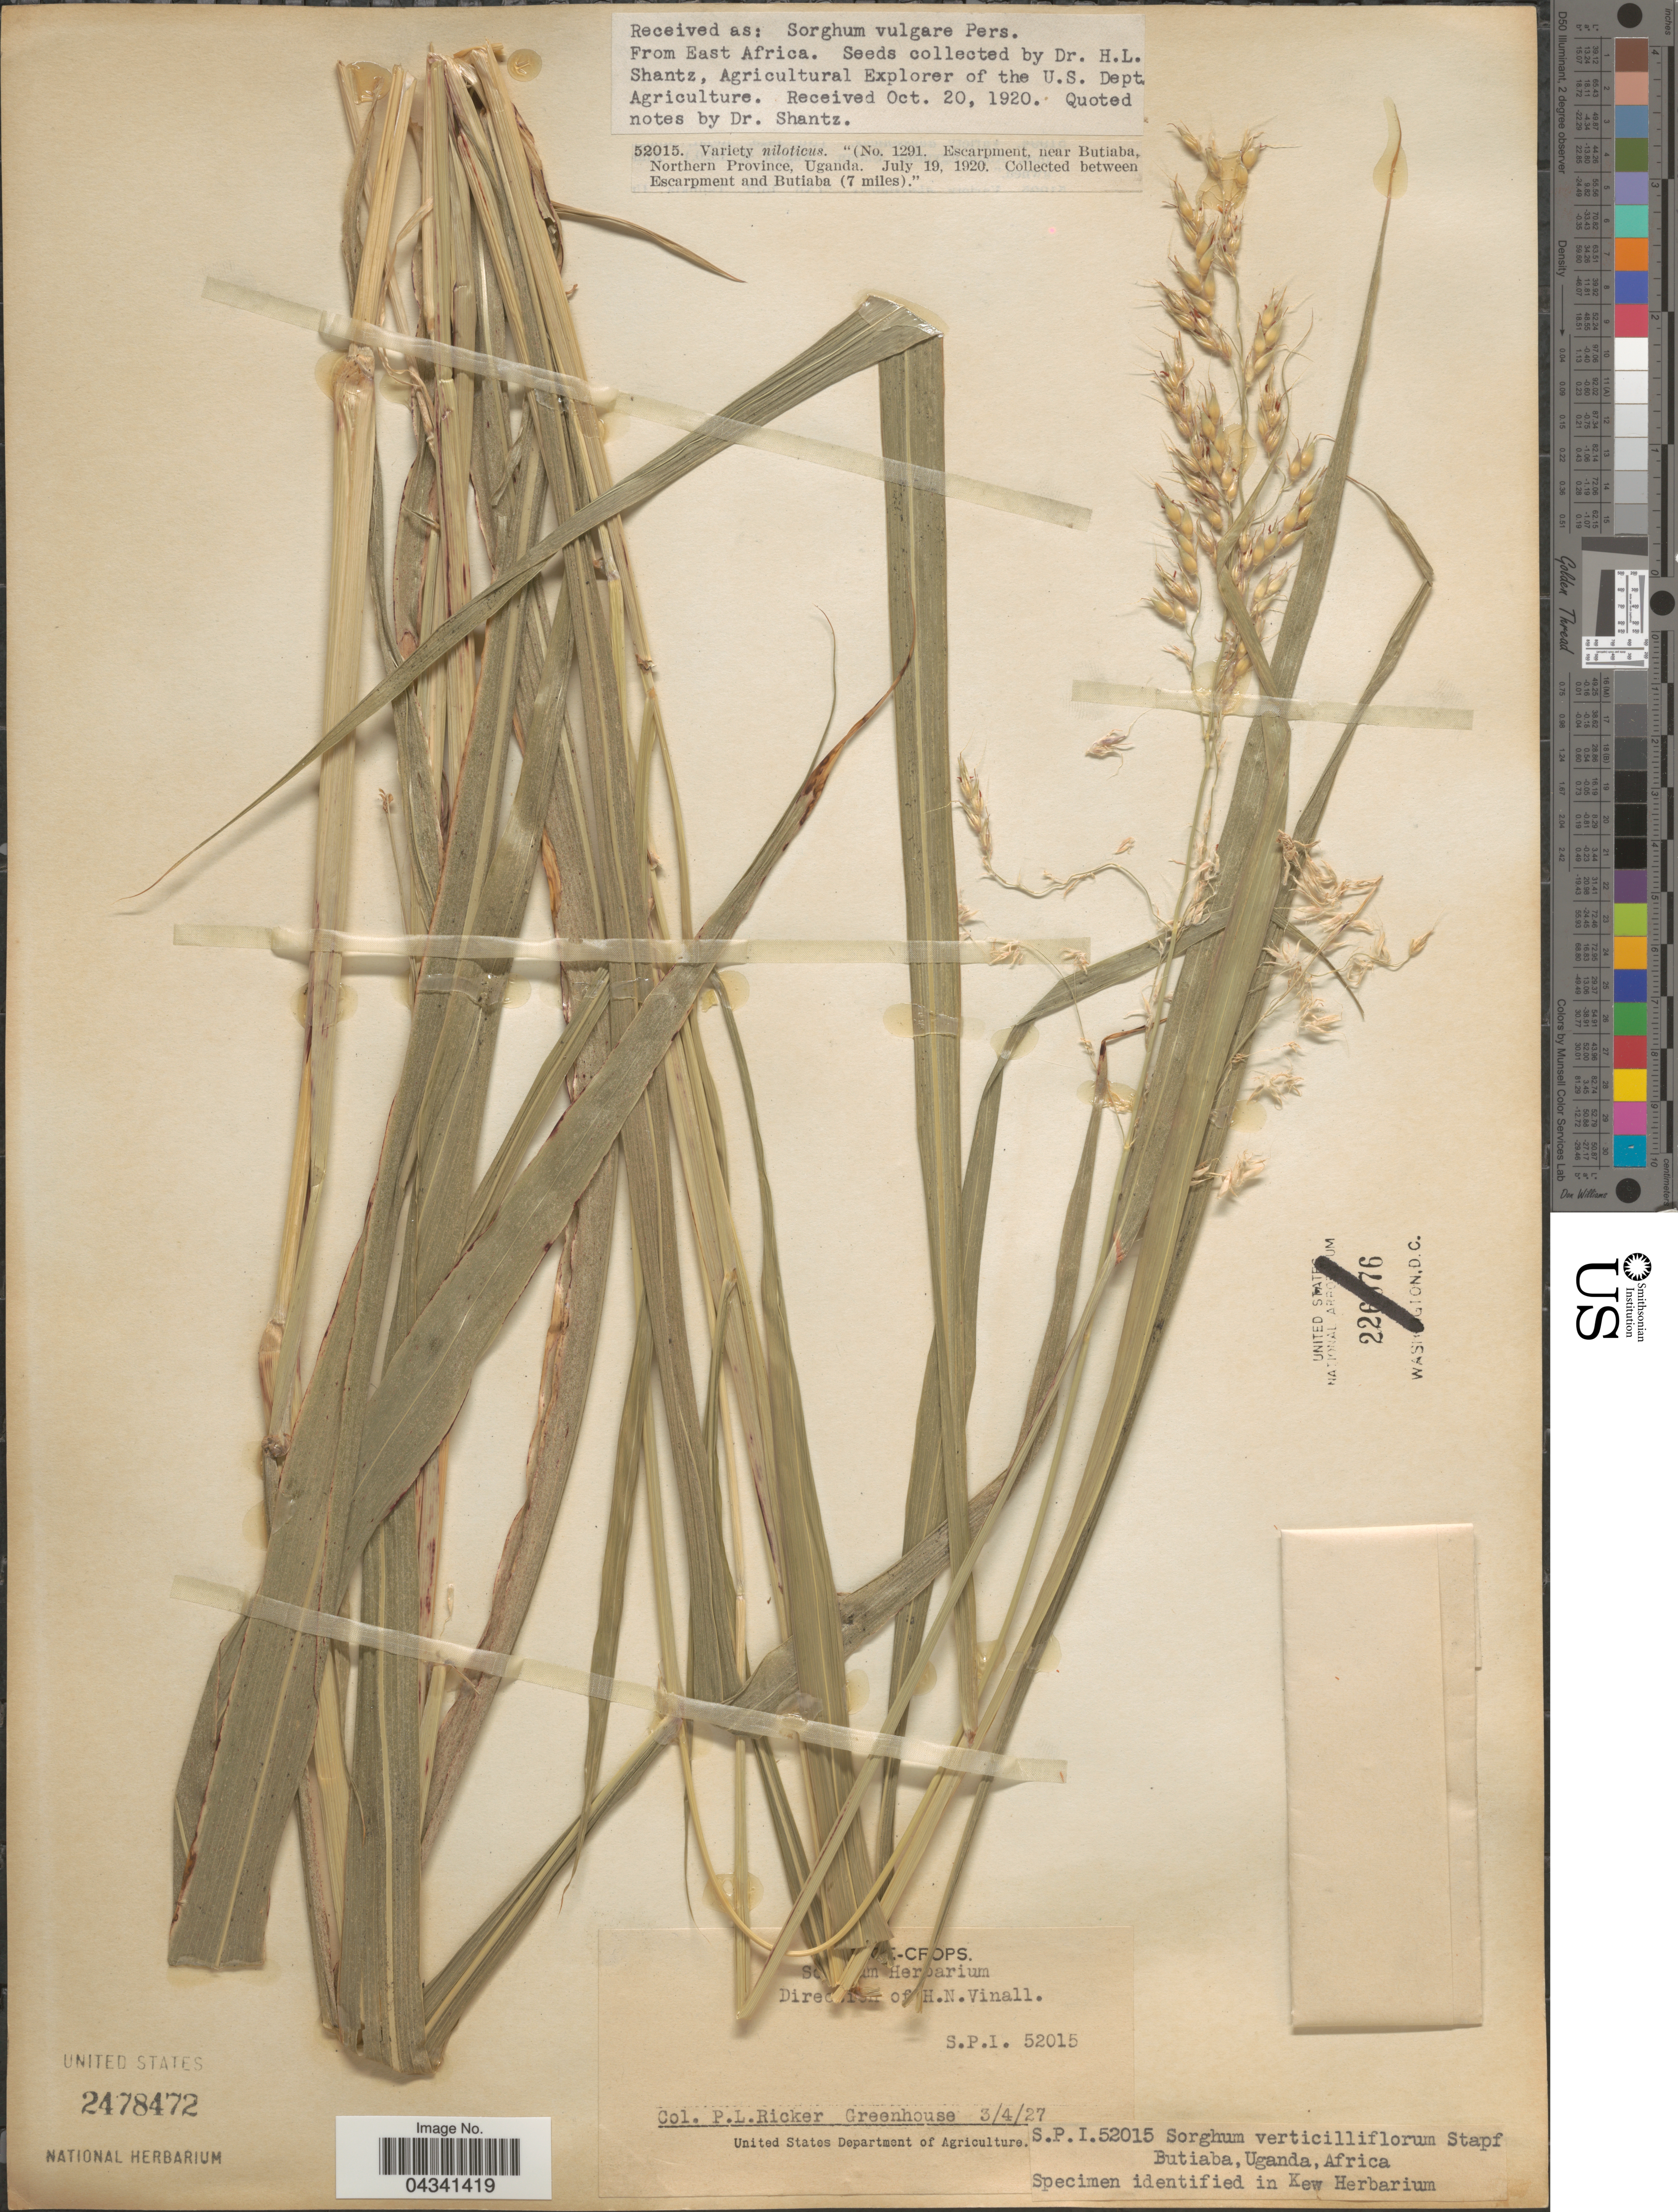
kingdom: Plantae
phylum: Tracheophyta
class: Liliopsida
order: Poales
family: Poaceae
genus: Sorghum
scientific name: Sorghum arundinaceum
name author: (Desv.) Stapf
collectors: P. Ricker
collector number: S.P.I. 52015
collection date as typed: Transcribed d/m/y: 4/3/27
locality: Greenhouse.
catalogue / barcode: US 2478472